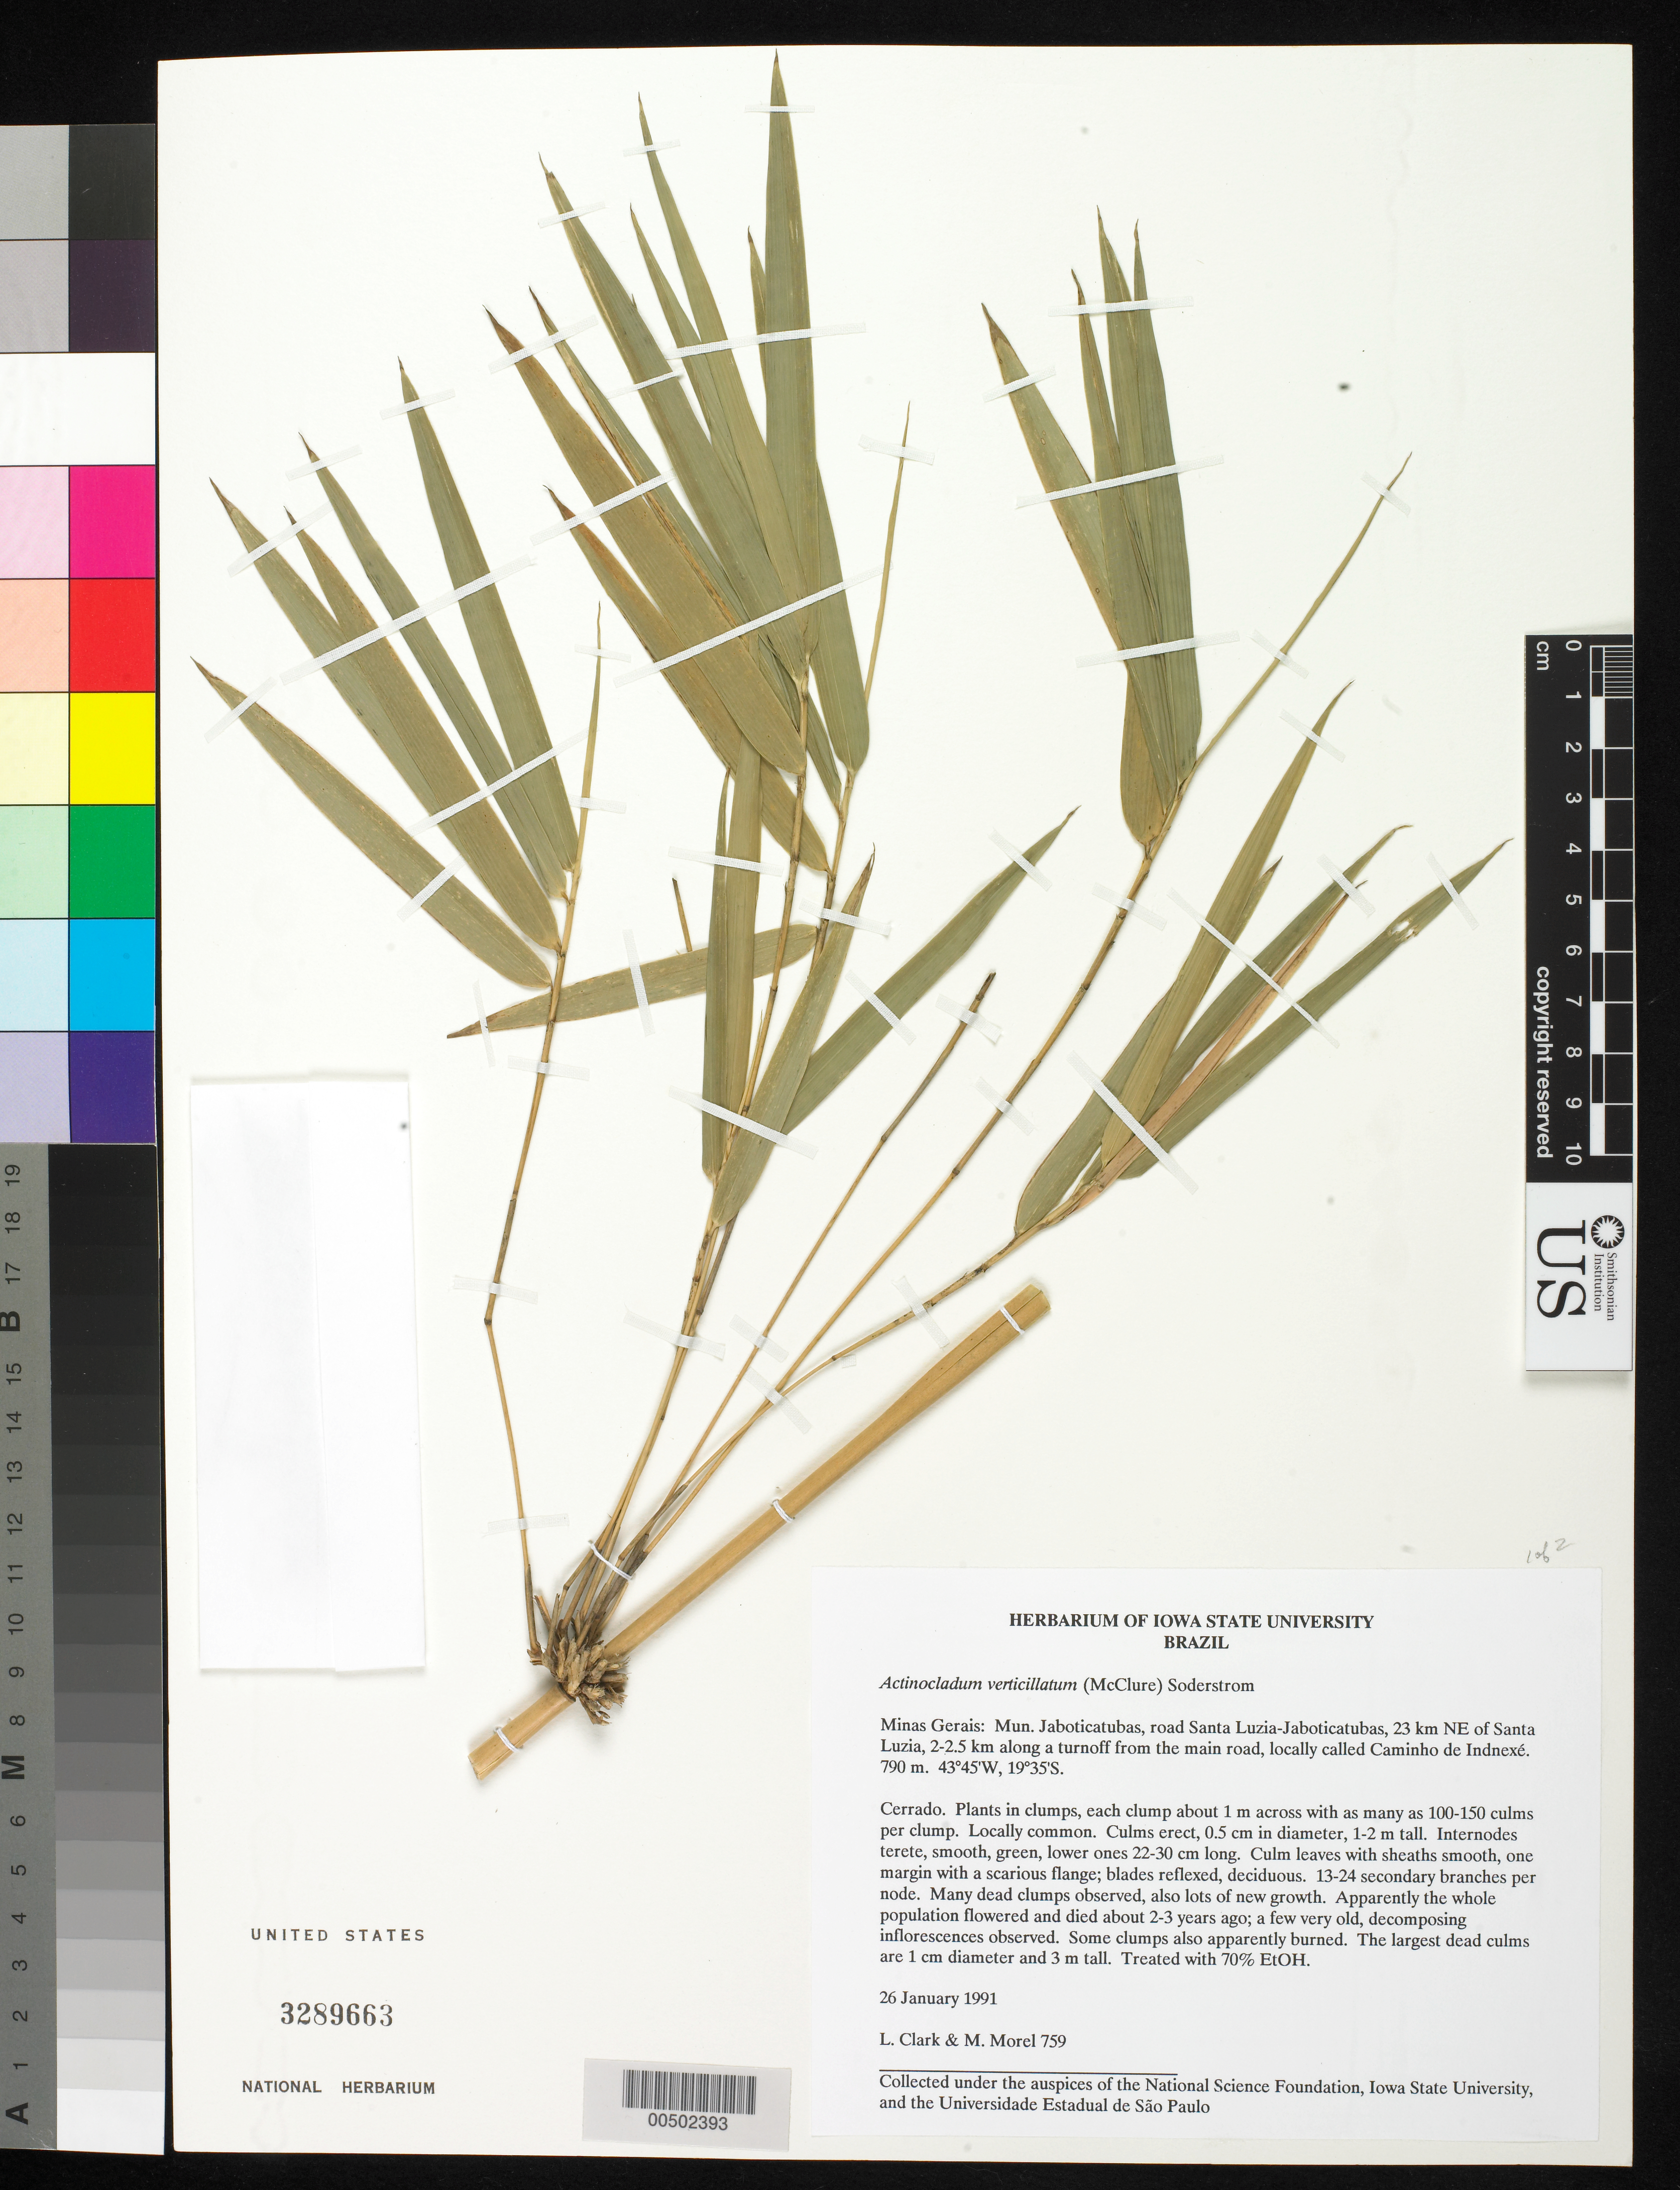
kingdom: Plantae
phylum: Tracheophyta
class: Liliopsida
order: Poales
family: Poaceae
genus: Actinocladum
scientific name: Actinocladum verticillatum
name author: (Nees) McClure ex Soderstr.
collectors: L. G. Clark & M. Morel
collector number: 759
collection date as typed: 26 Jan 1991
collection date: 1991-01-26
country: Brazil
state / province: Minas Gerais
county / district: Jaboticatubas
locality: Road santa luzia - jaboticatubas, 23 km ne of santa luzia, 2 - 2.5 km along a turnoff from the main road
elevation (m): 790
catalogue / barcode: US 3289663